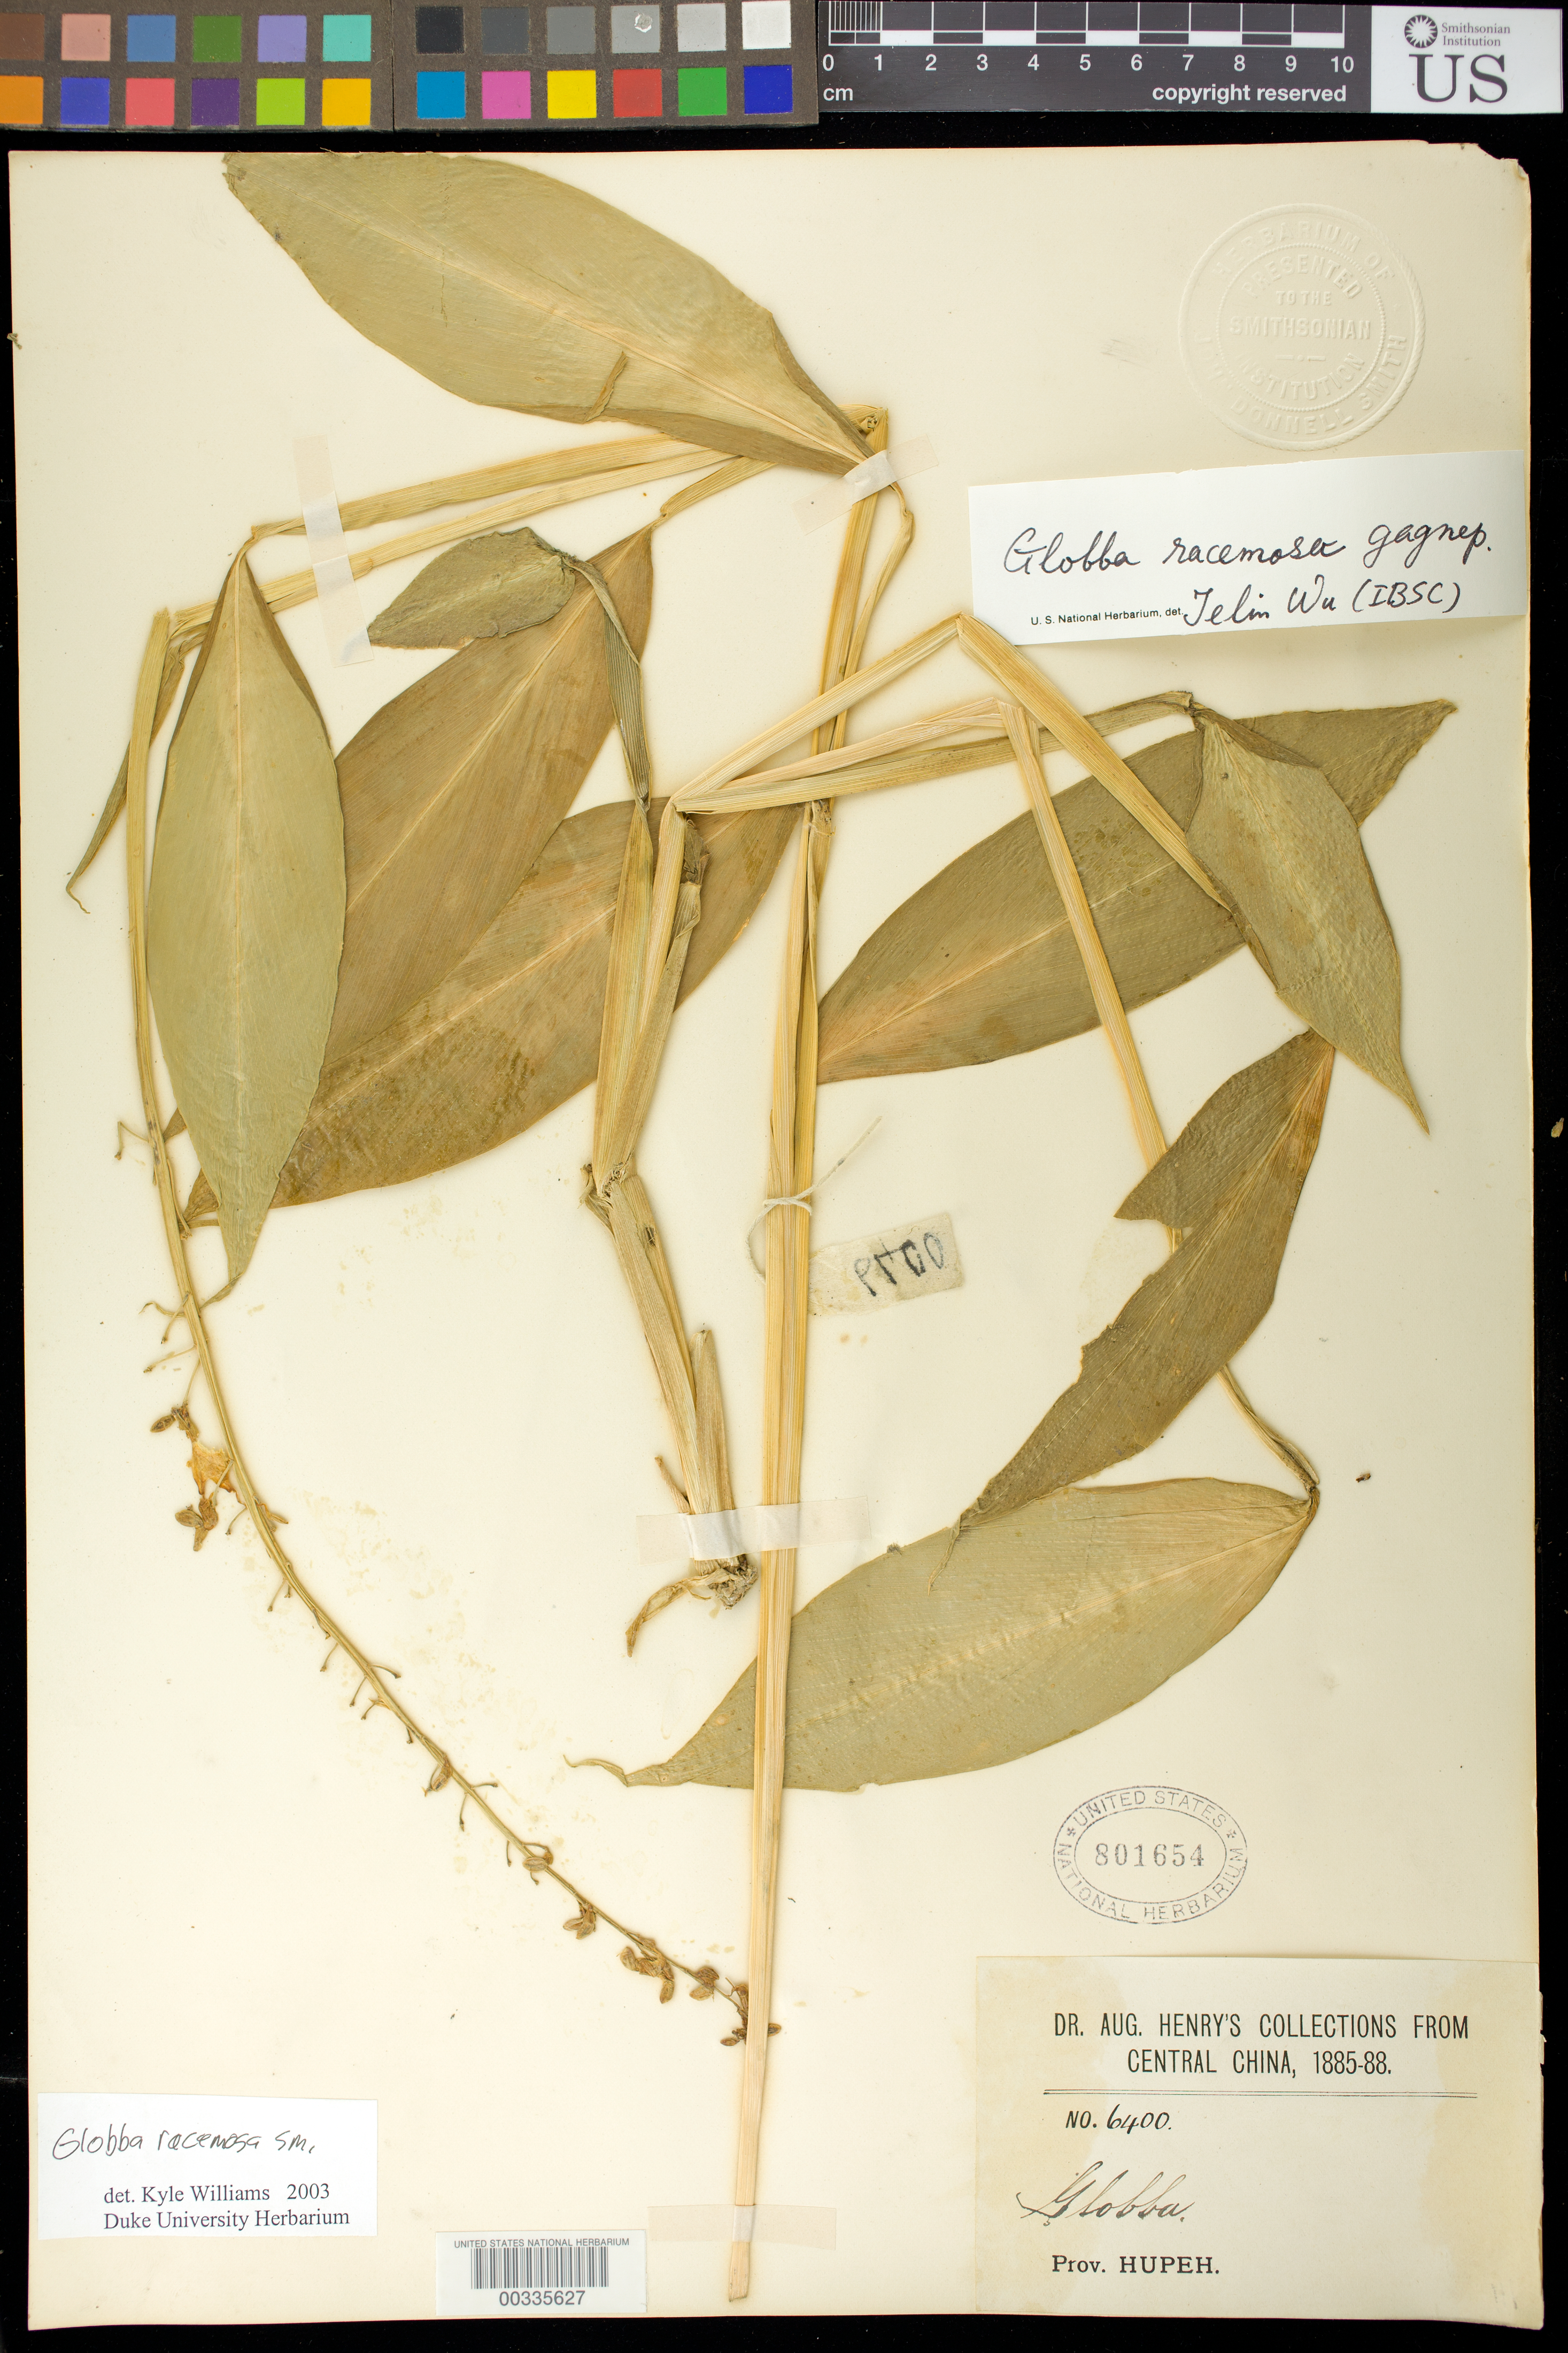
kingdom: Plantae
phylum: Tracheophyta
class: Liliopsida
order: Zingiberales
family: Zingiberaceae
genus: Globba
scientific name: Globba racemosa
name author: Sm.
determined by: Wu, Te-Ling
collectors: A. Henry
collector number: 6400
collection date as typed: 1885 to -- -- 1888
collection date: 1885/1888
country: China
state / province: Hubei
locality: Prov. Hupeh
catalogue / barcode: US 801654